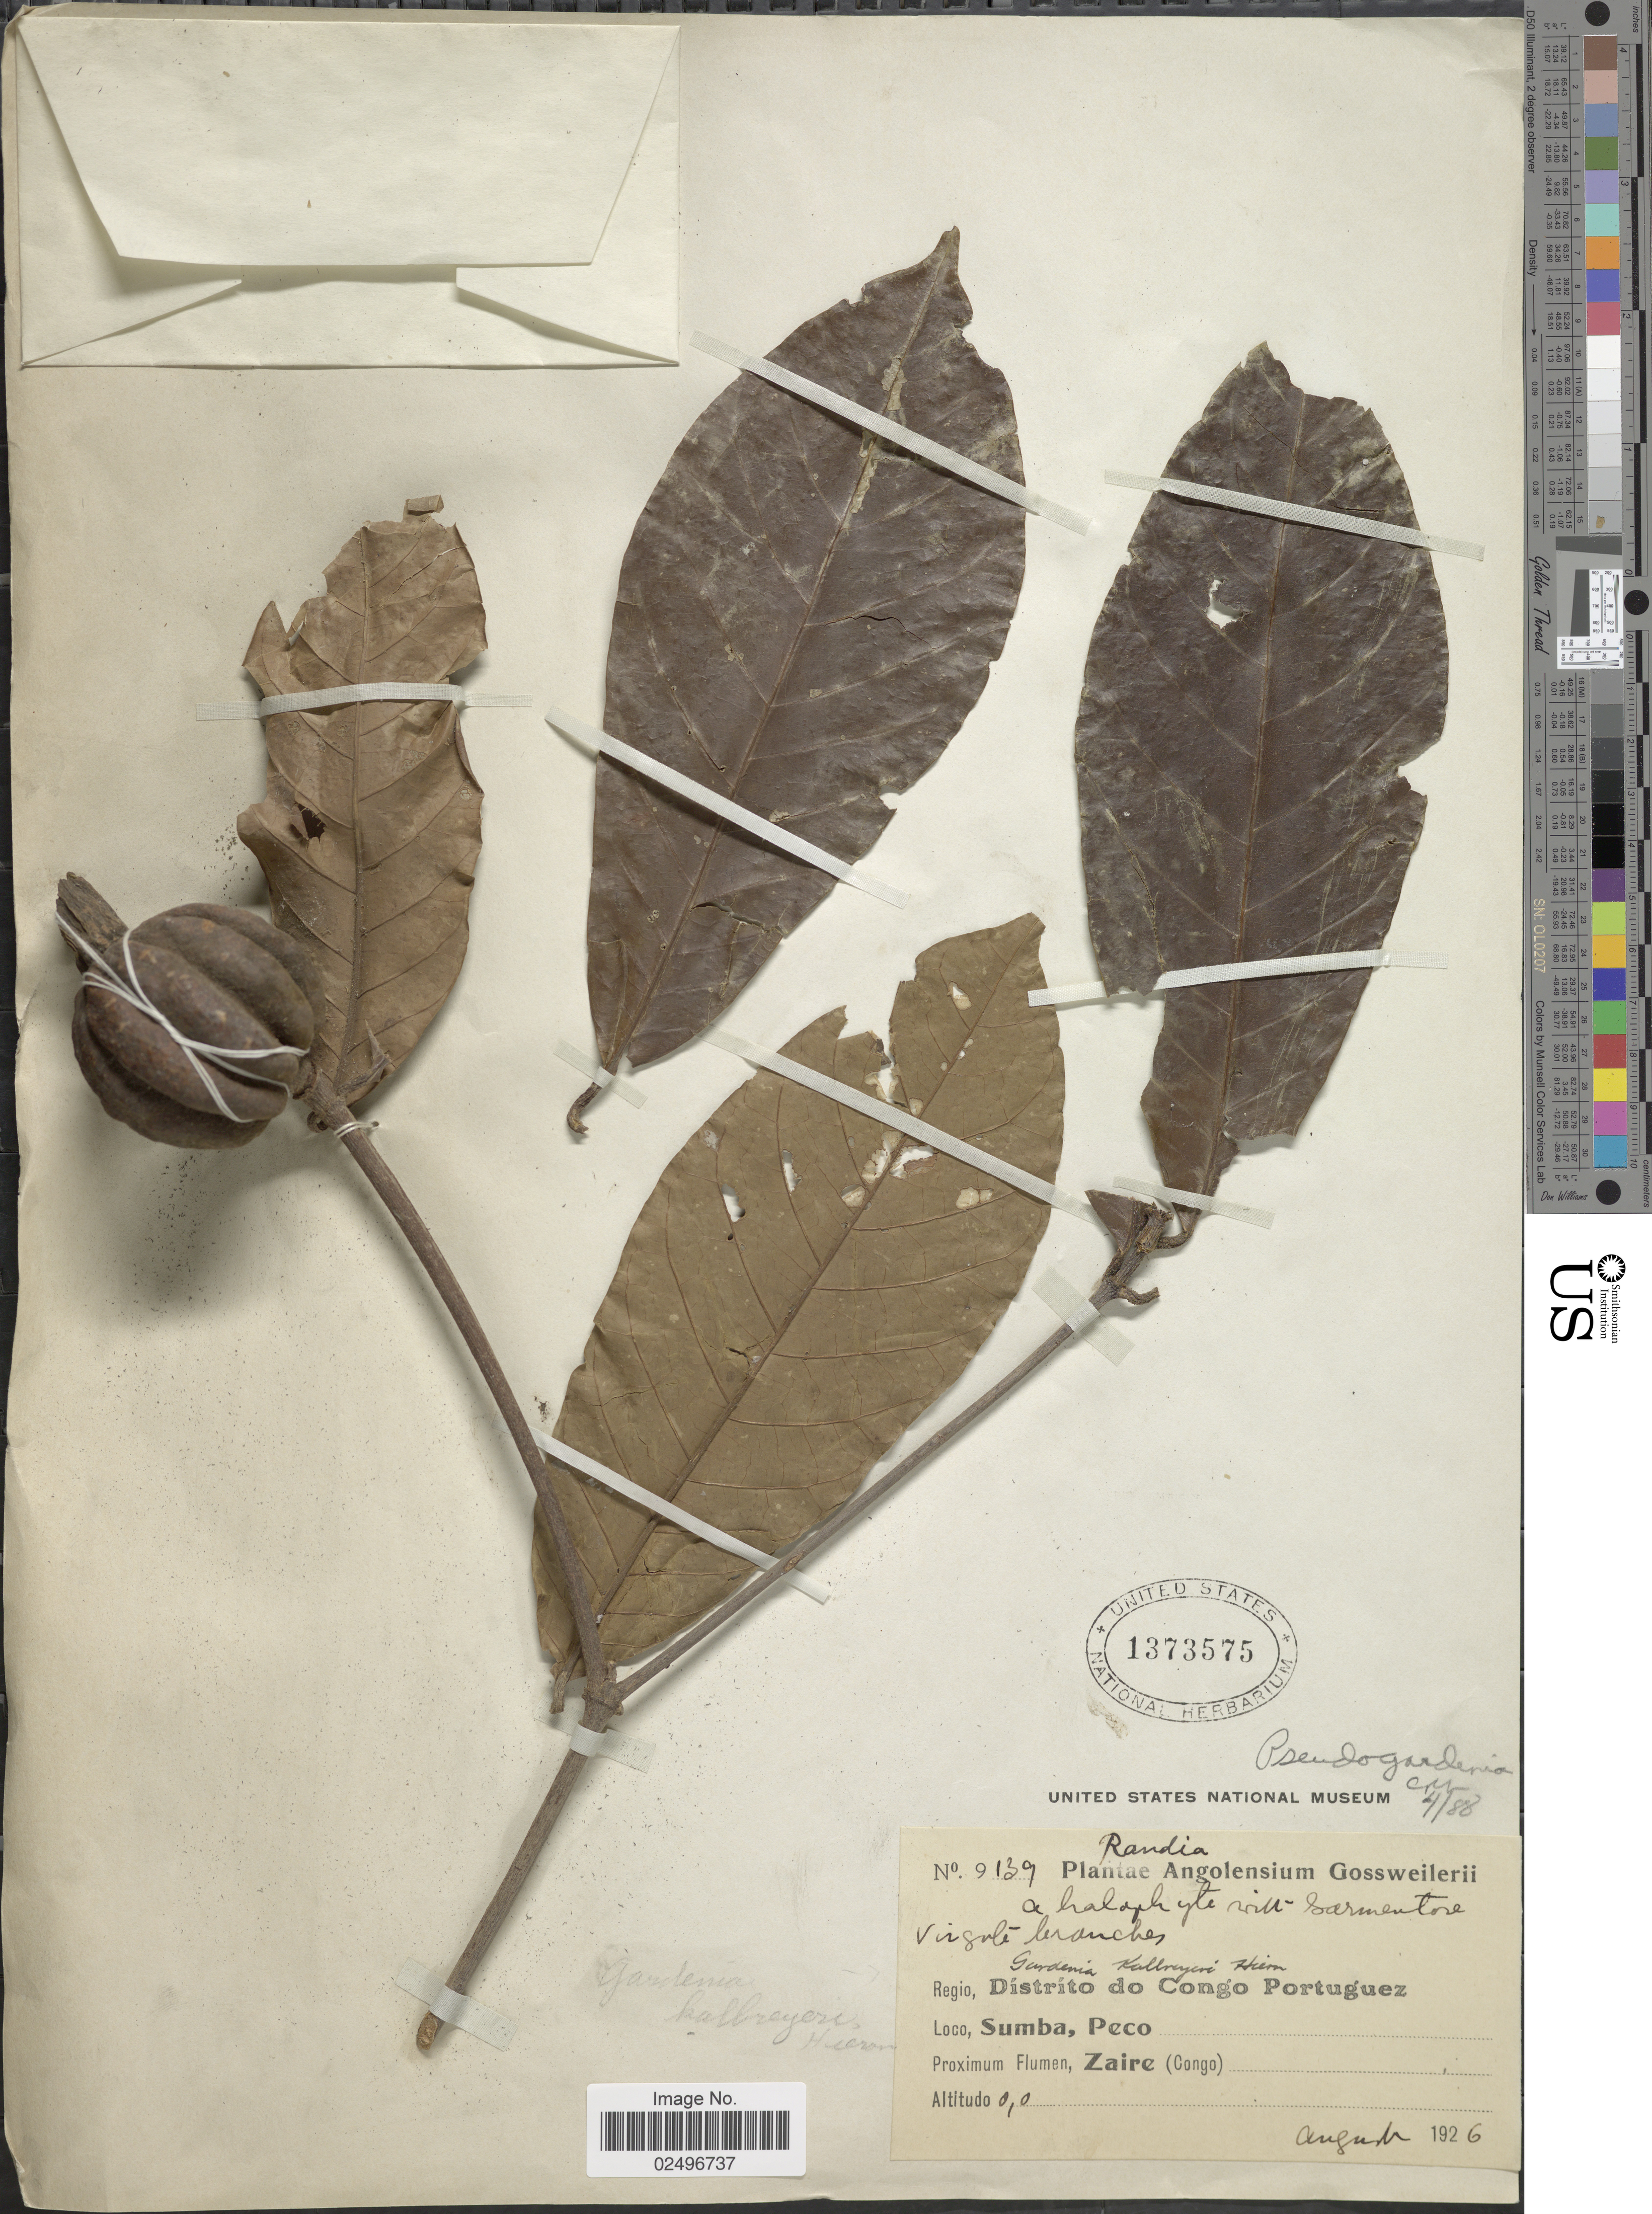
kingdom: Plantae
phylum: Tracheophyta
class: Magnoliopsida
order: Gentianales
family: Rubiaceae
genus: Pseudogardenia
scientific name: Pseudogardenia kalbreyeri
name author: (Hiern) Keay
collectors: -. Gossweiler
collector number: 9139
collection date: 1926-08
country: Angola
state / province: Zaire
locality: Regio, Distrito do Congo Portuguez, Sumba, Peco. Zire (Congo)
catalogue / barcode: US 1373575